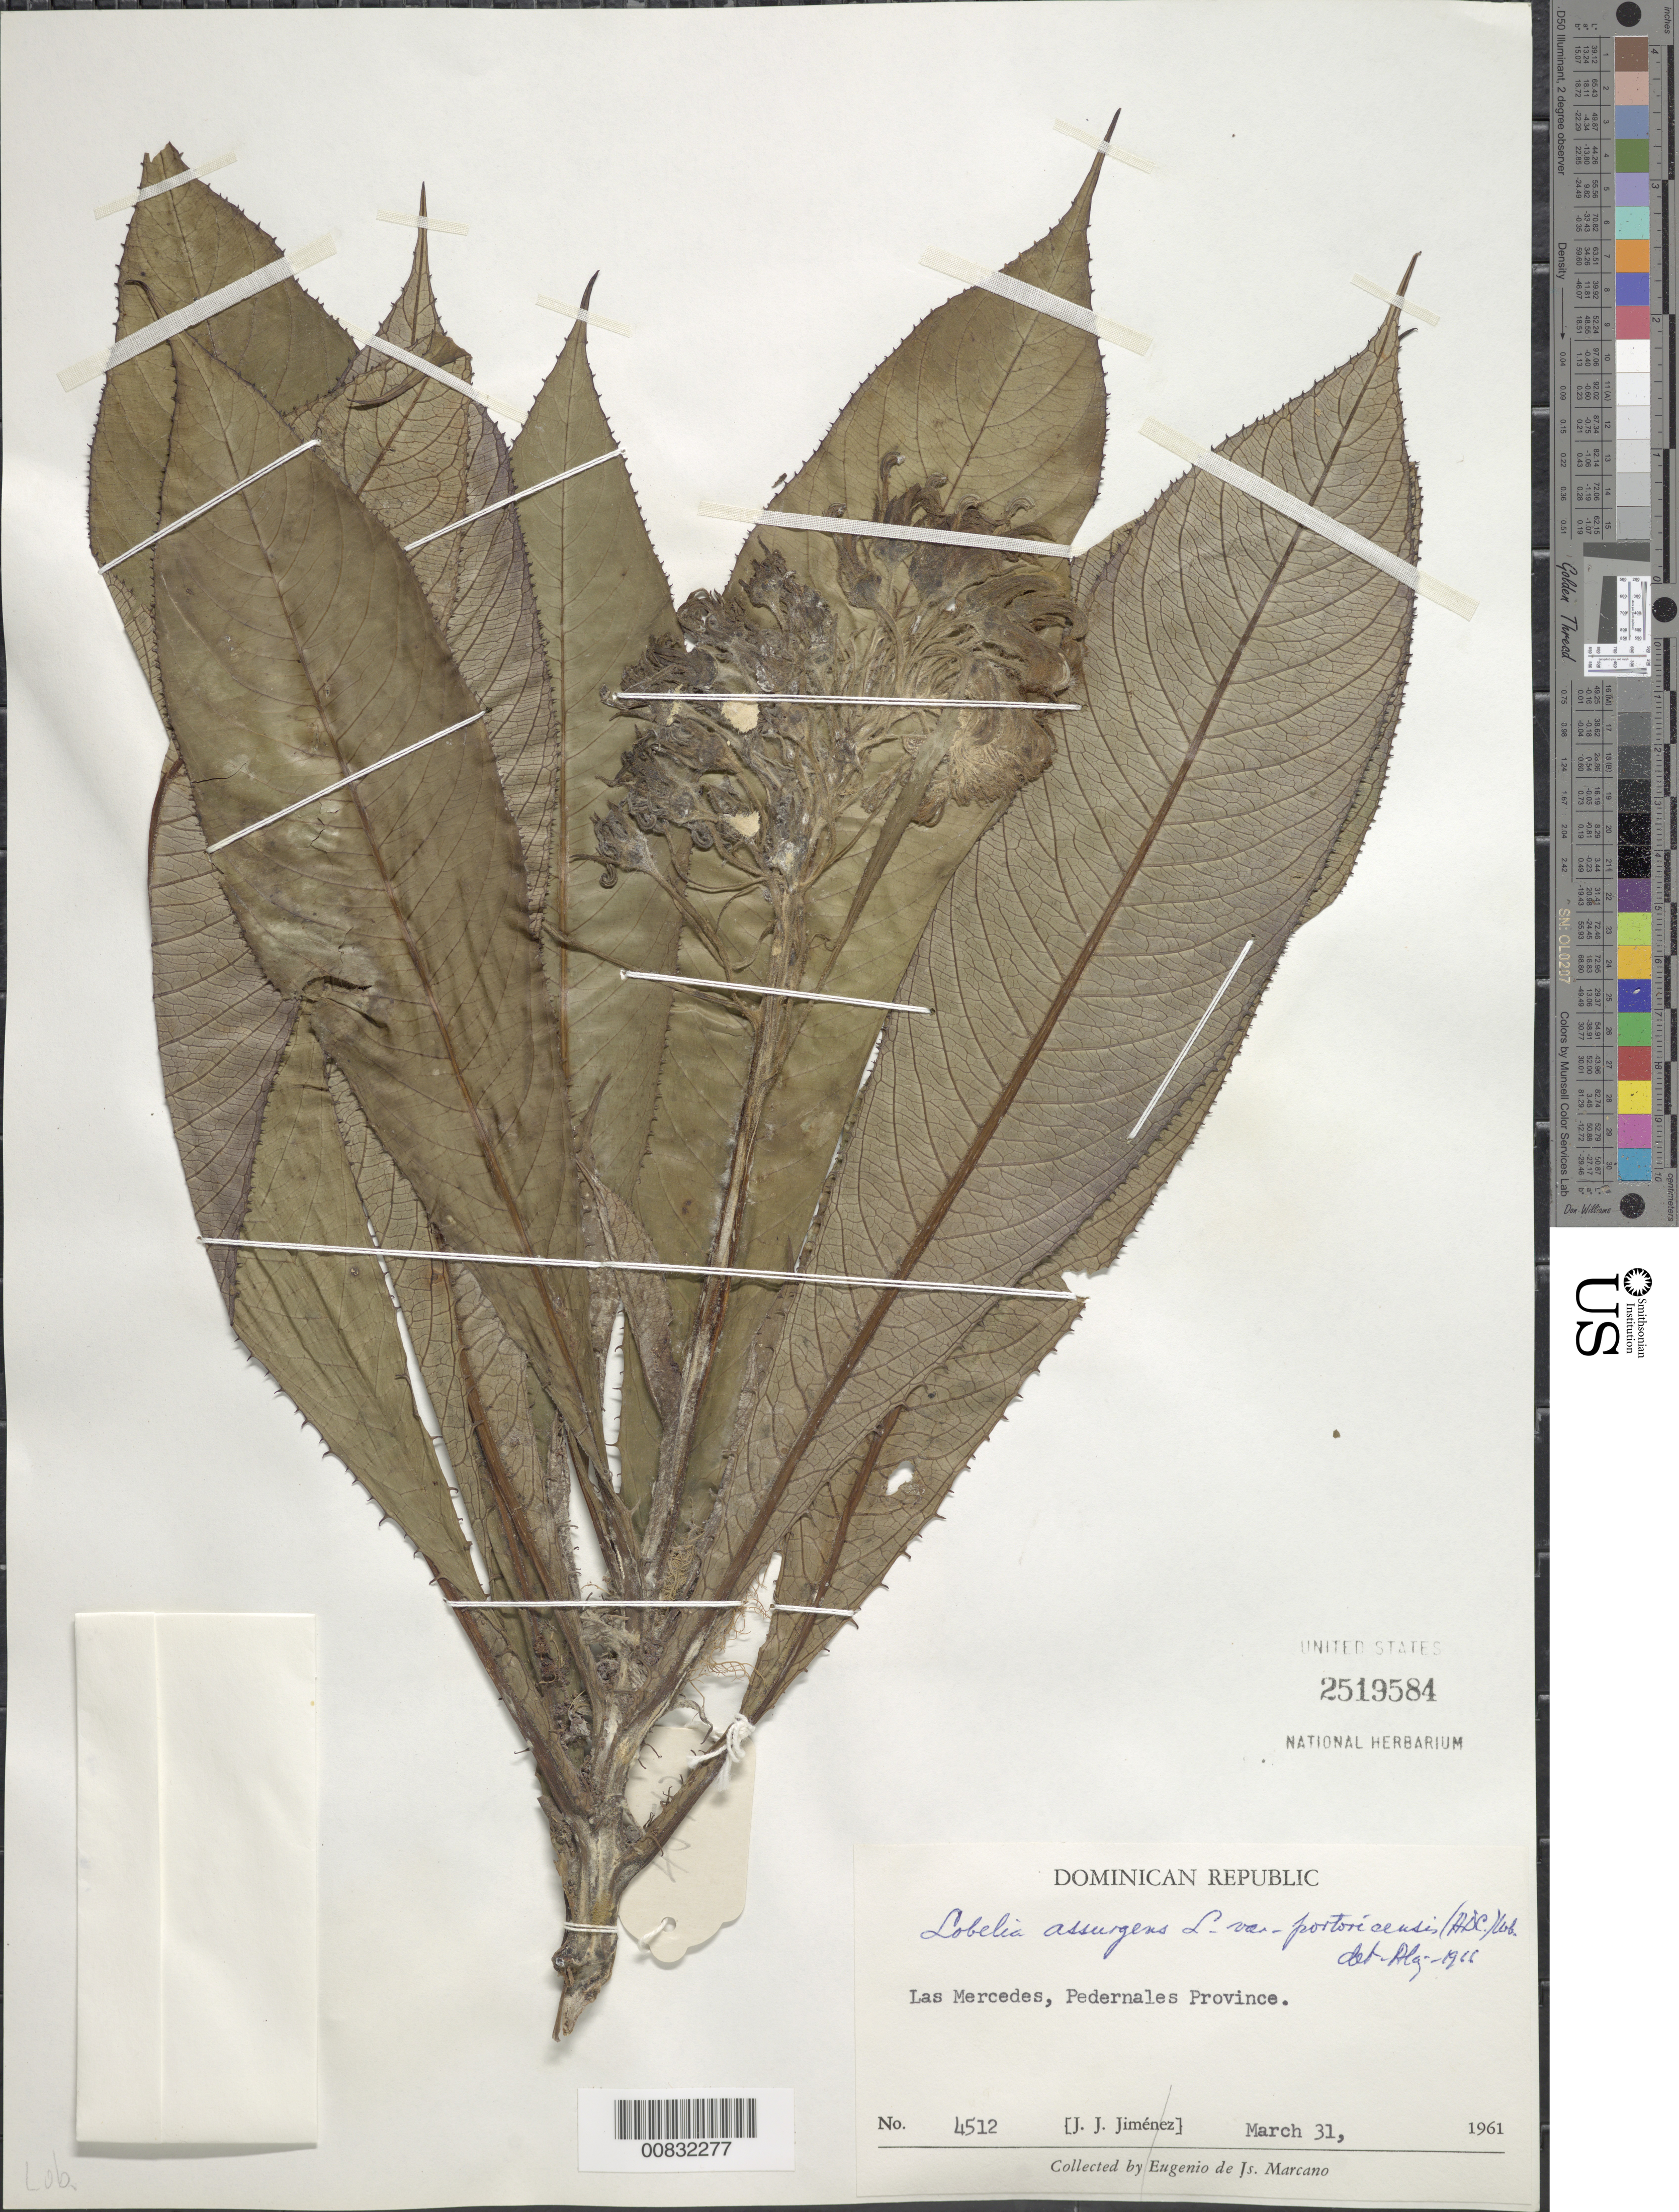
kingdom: Plantae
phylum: Tracheophyta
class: Magnoliopsida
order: Asterales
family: Campanulaceae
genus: Lobelia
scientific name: Lobelia assurgens var. portoricesis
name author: (A. DC.) Urb.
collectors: J. J. Jiménez Almonte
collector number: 4512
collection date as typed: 31 Mar 1961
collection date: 1961-03-31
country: Dominican Republic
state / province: Pedernales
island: Hispaniola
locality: Las Mercedes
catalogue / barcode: US 2519584